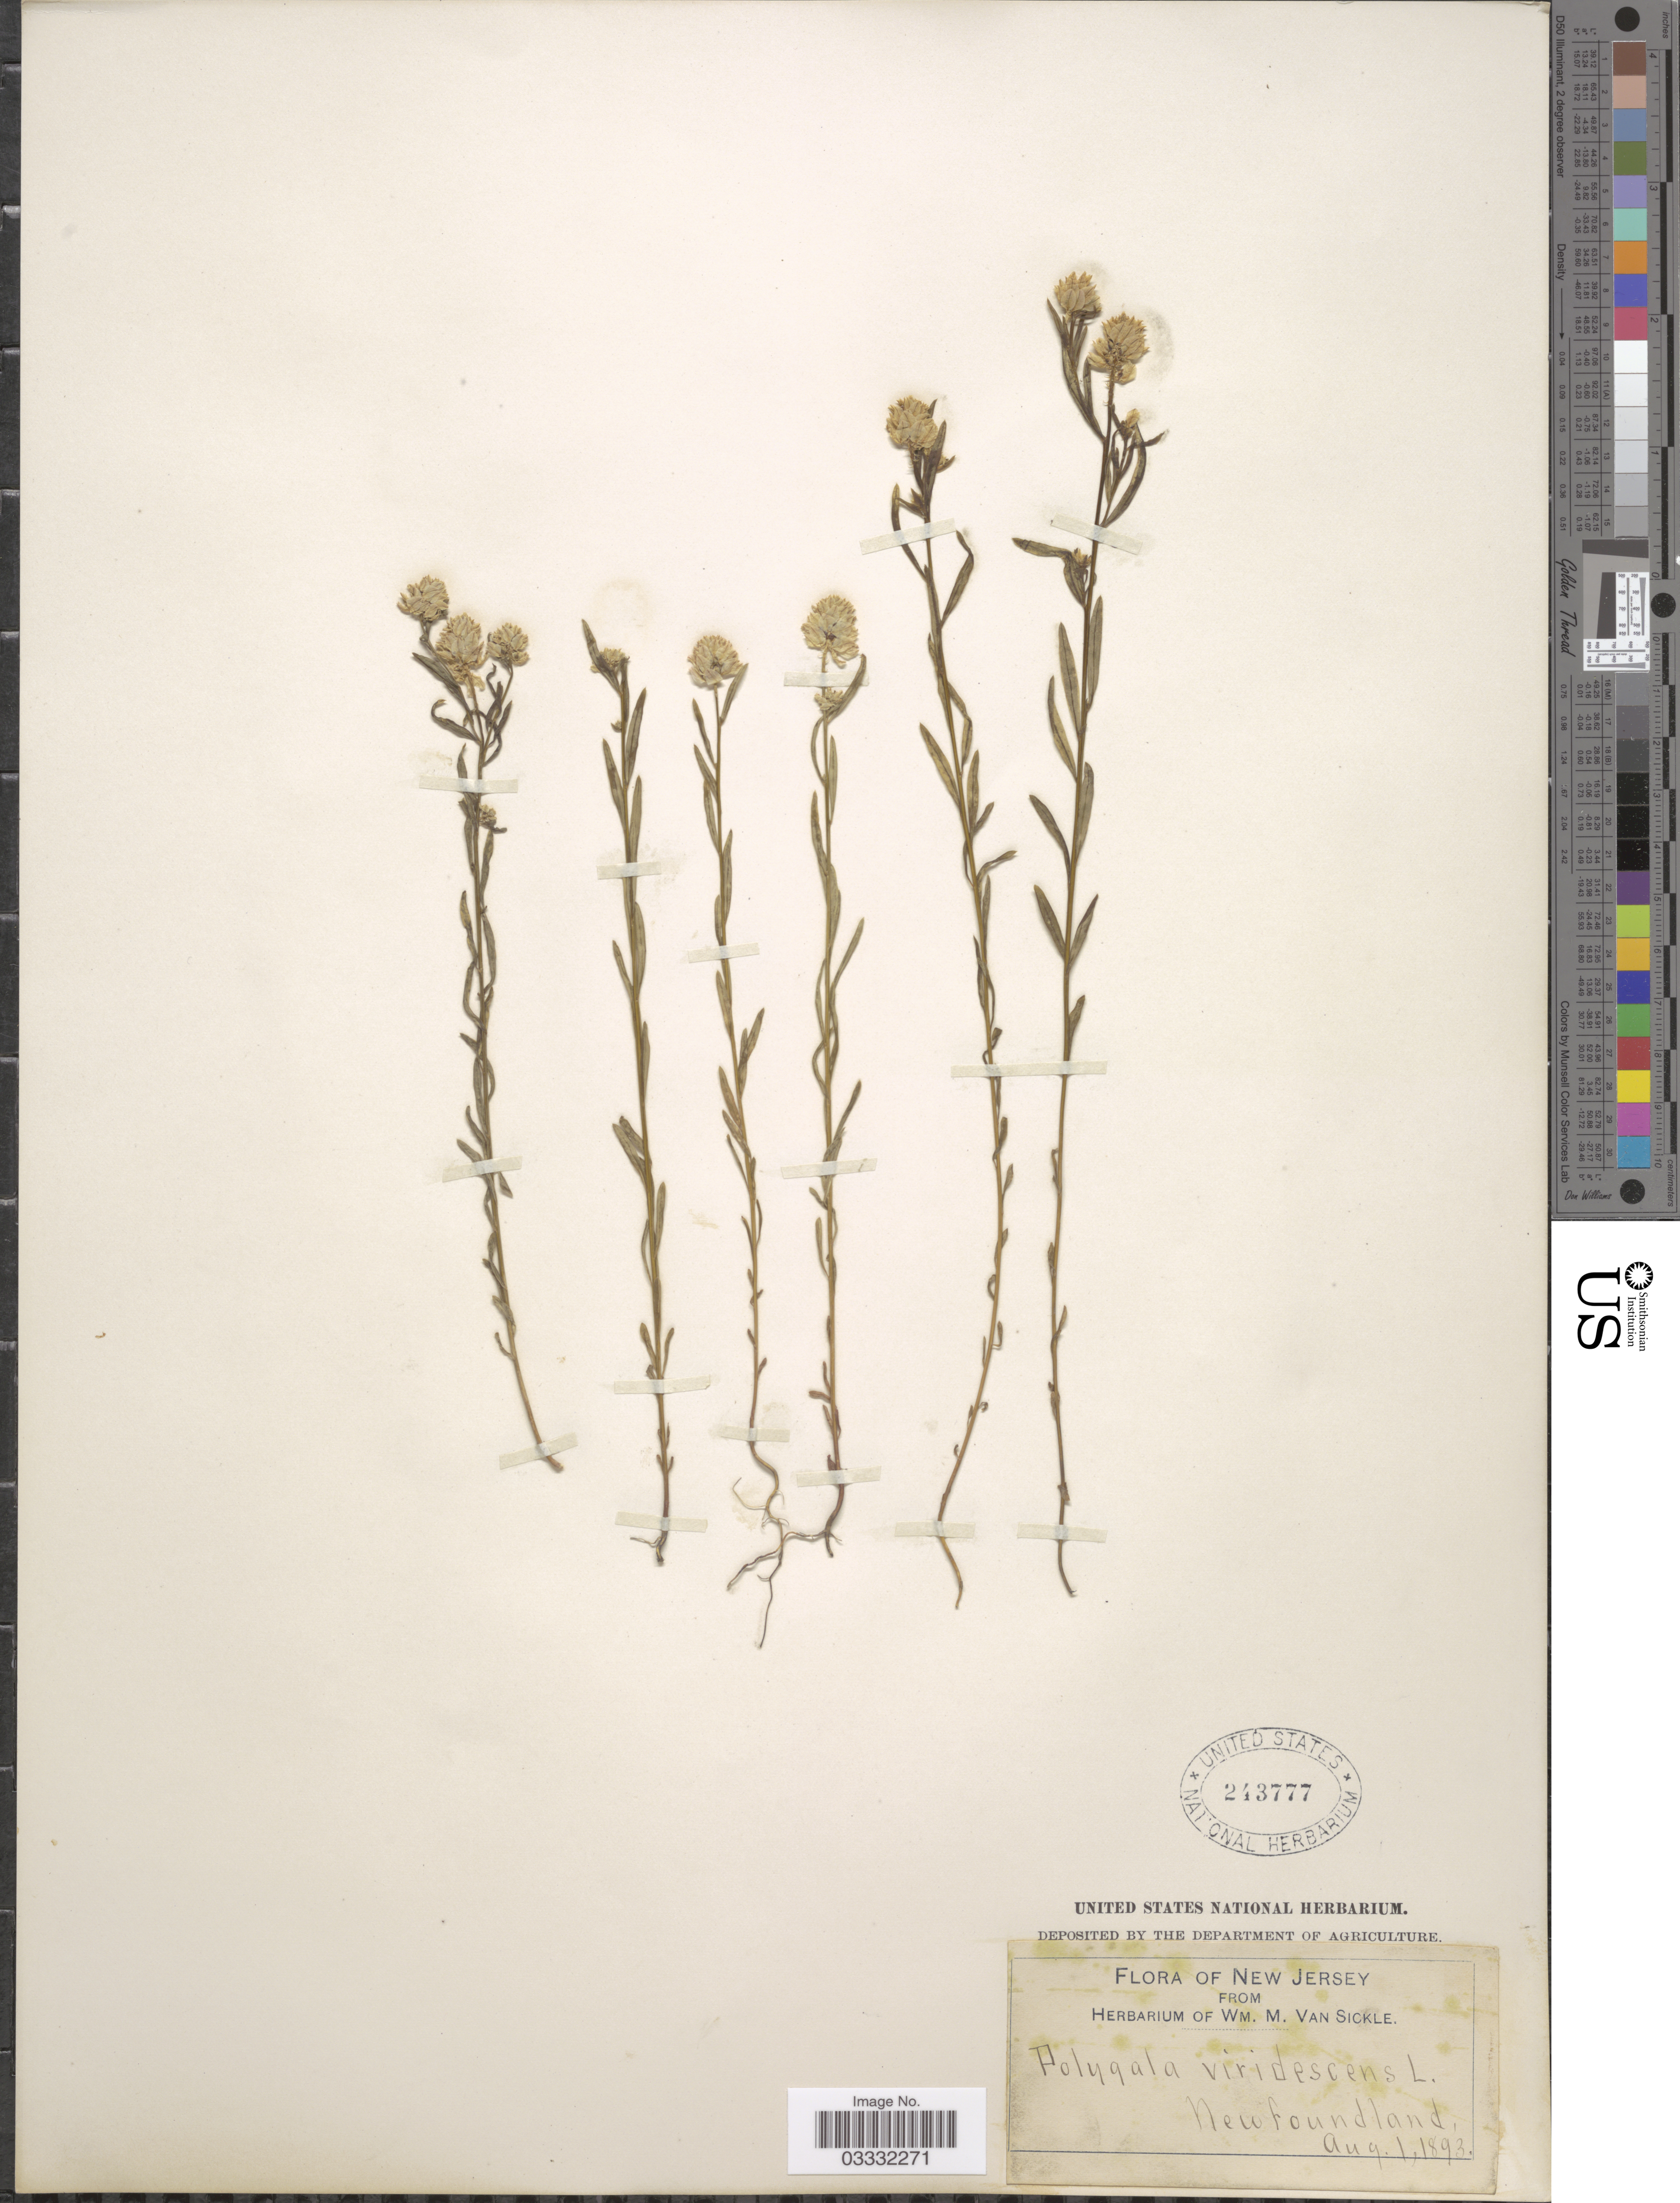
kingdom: Plantae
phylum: Tracheophyta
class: Magnoliopsida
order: Fabales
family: Polygalaceae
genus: Polygala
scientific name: Polygala sanguinea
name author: L.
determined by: Strong, Mark T., (BOT), Smithsonian Institution - National Museum of Natural History (UNITED STATES)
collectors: ex herb. Wm. M. Van Sickle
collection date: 1893-08-01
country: United States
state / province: New Jersey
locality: Newfoundland.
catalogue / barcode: US 243777